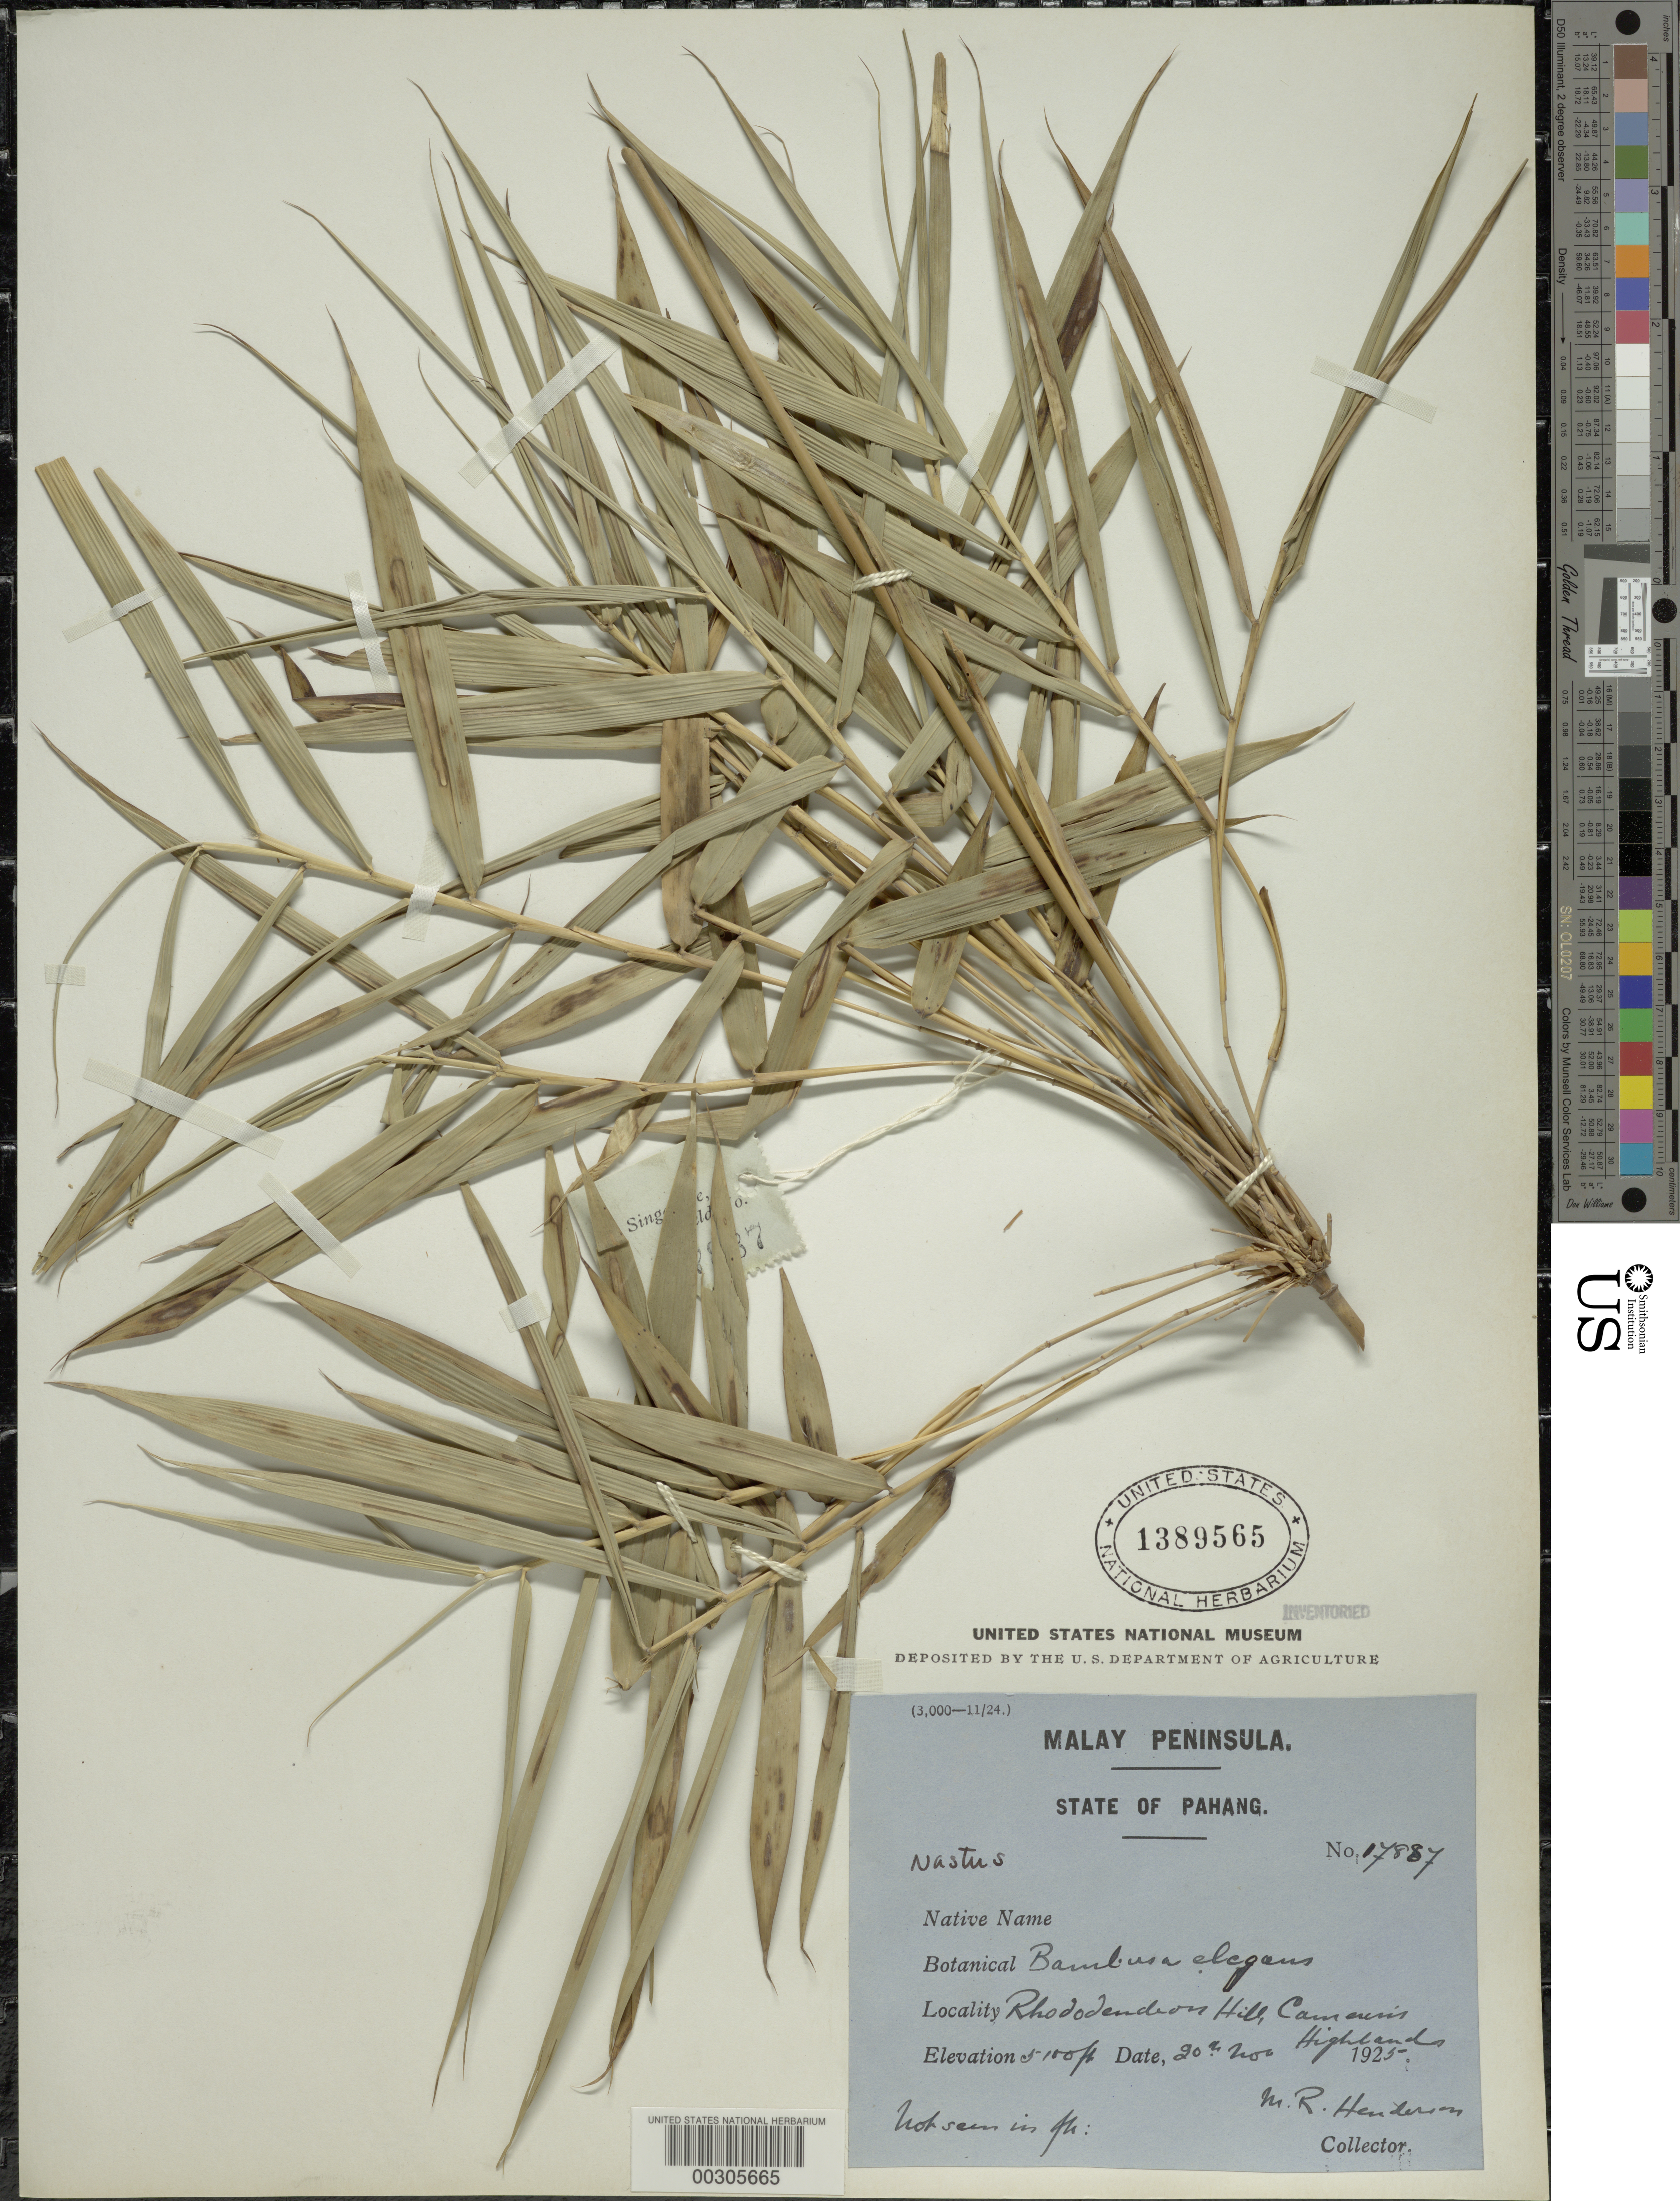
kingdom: Plantae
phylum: Tracheophyta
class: Liliopsida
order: Poales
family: Poaceae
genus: Nastus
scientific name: Nastus sp.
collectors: M. Henderson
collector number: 17887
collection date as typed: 20 Nov 1925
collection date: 1925-11-20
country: Malaysia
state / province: Pahang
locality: Rhododendron hill, camaim highlands [Malay Peninsula]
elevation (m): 1554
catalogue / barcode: US 1389565